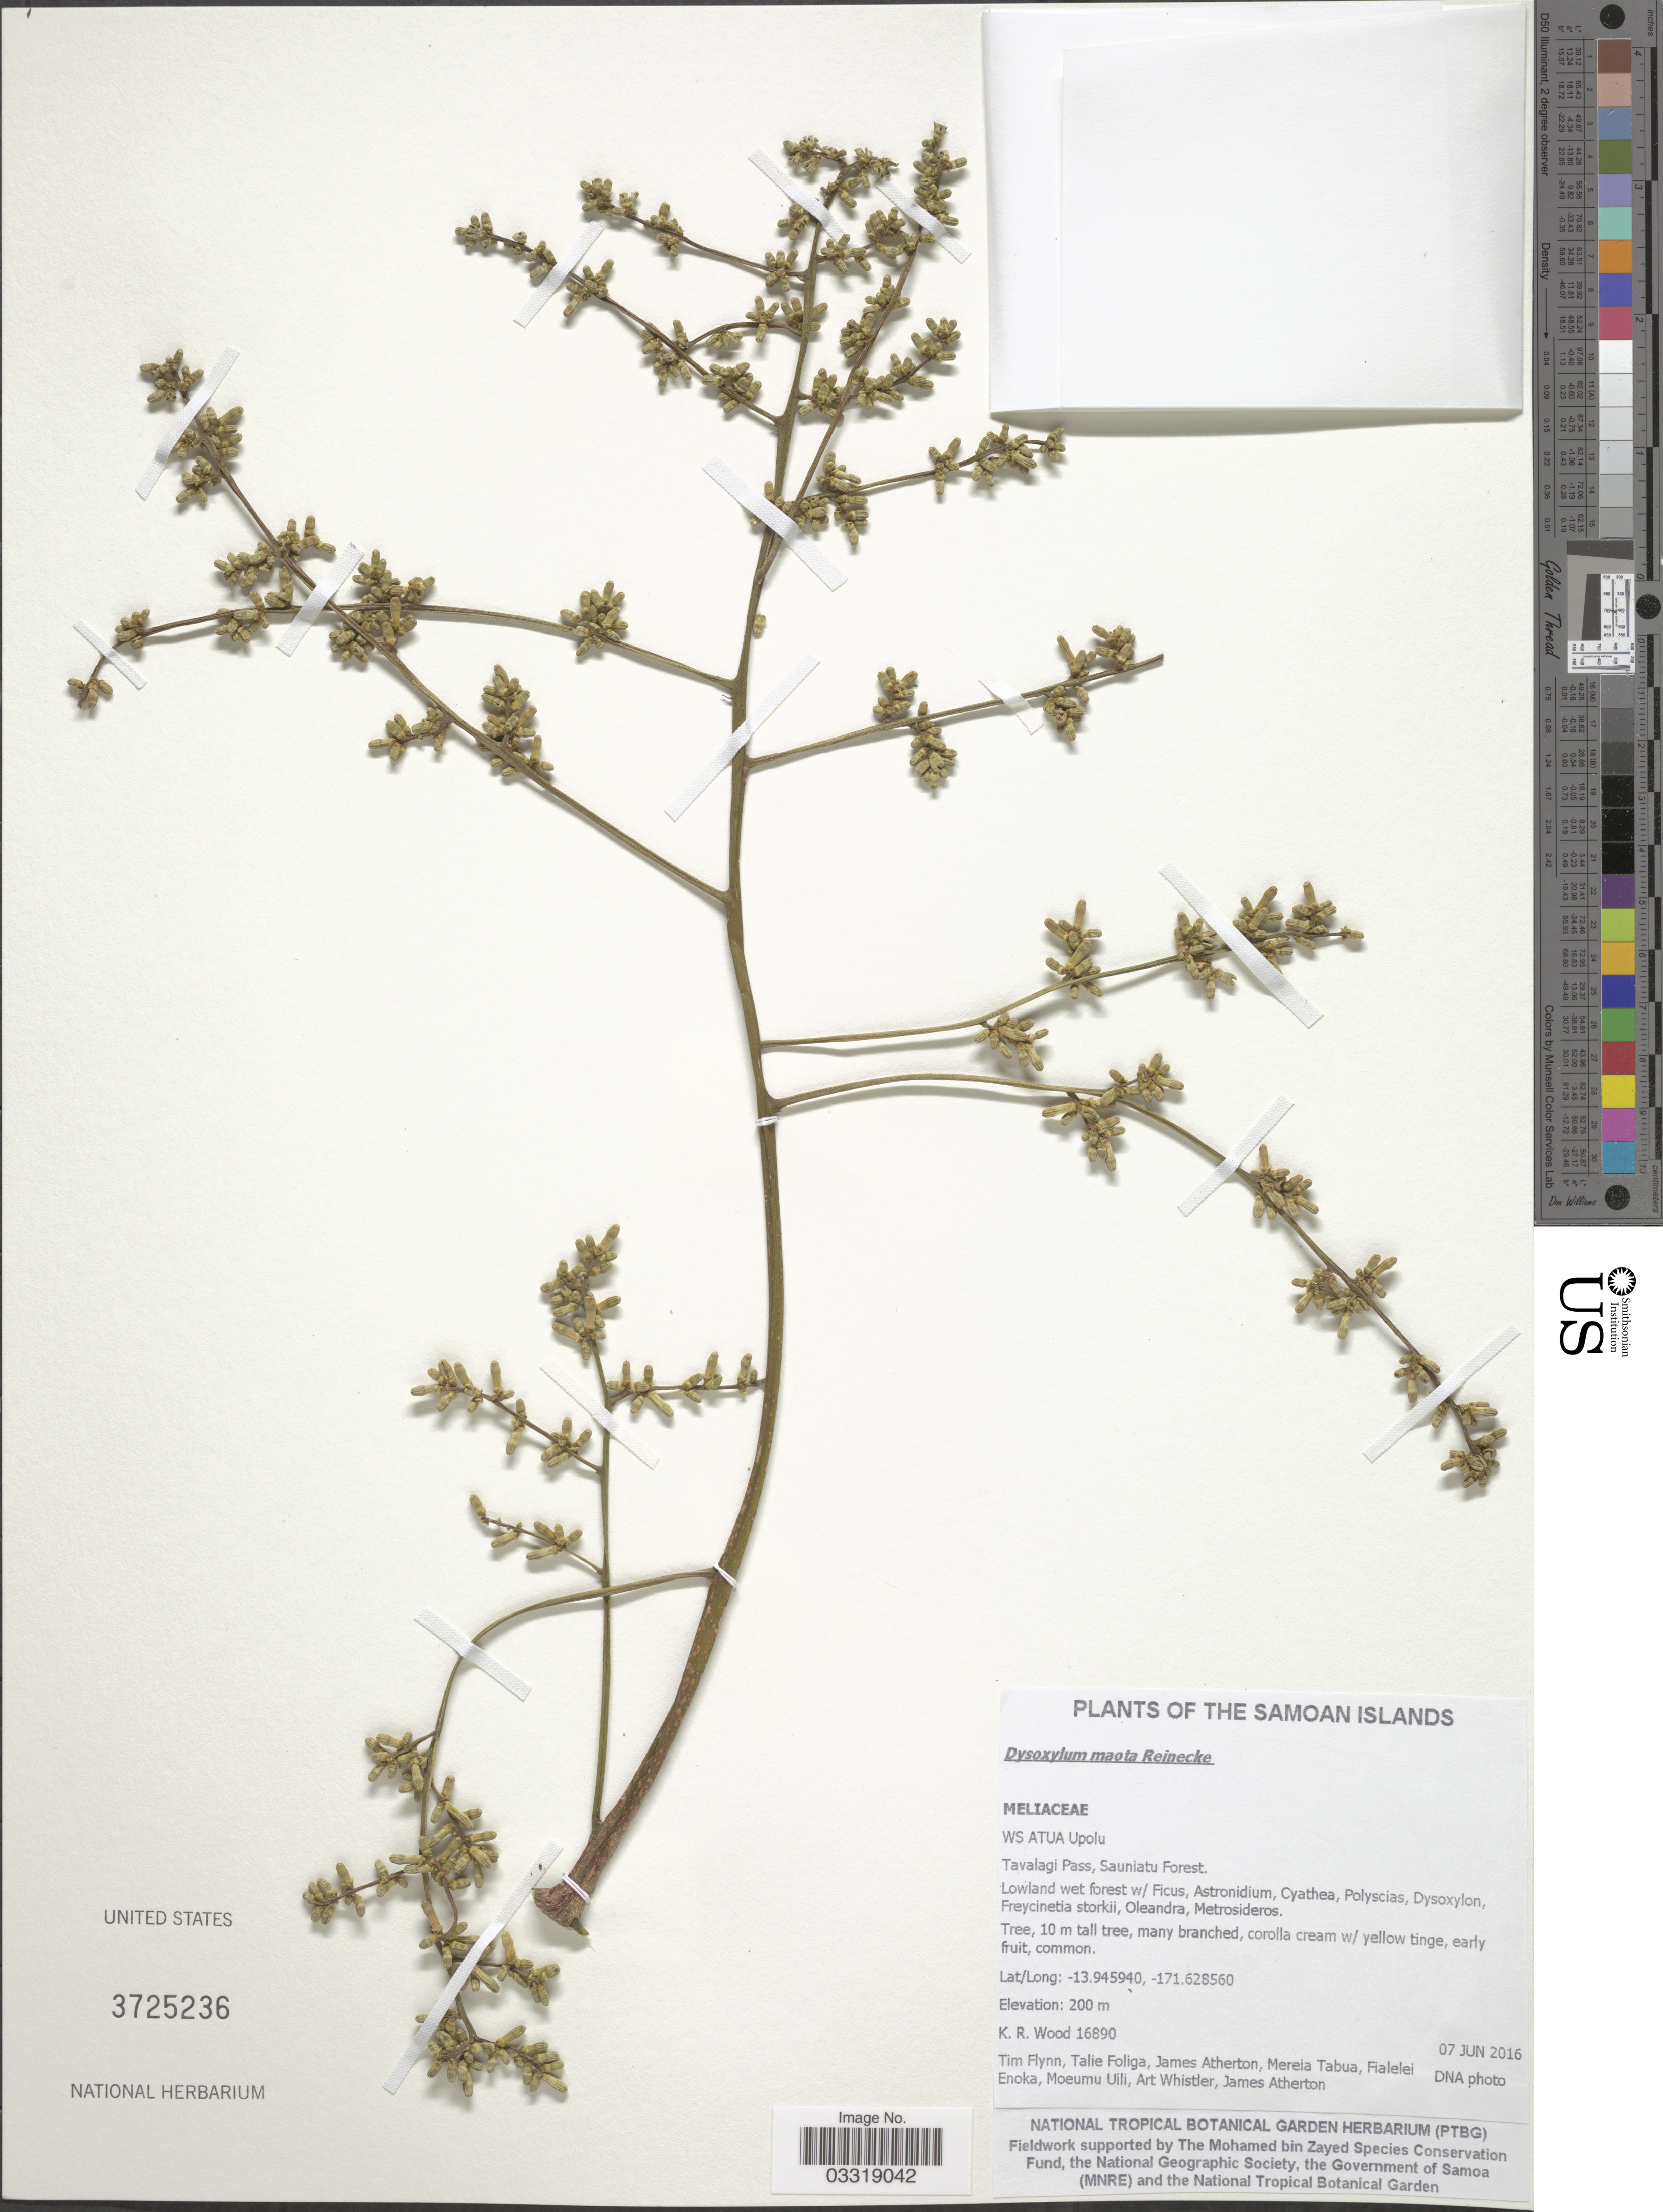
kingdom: Plantae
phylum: Tracheophyta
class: Magnoliopsida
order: Sapindales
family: Meliaceae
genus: Didymocheton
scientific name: Didymocheton gaudichaudianus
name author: A. Juss.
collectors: K. R. Wood, T. Flynn, T. Foliga, J. Atherton & et al.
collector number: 16890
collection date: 2016-06-07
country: Samoa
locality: The Samoan Islands. WS ATUA Upolu. Tavalagi Pass, Sauniatu Forest.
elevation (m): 200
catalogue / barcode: US 3725236